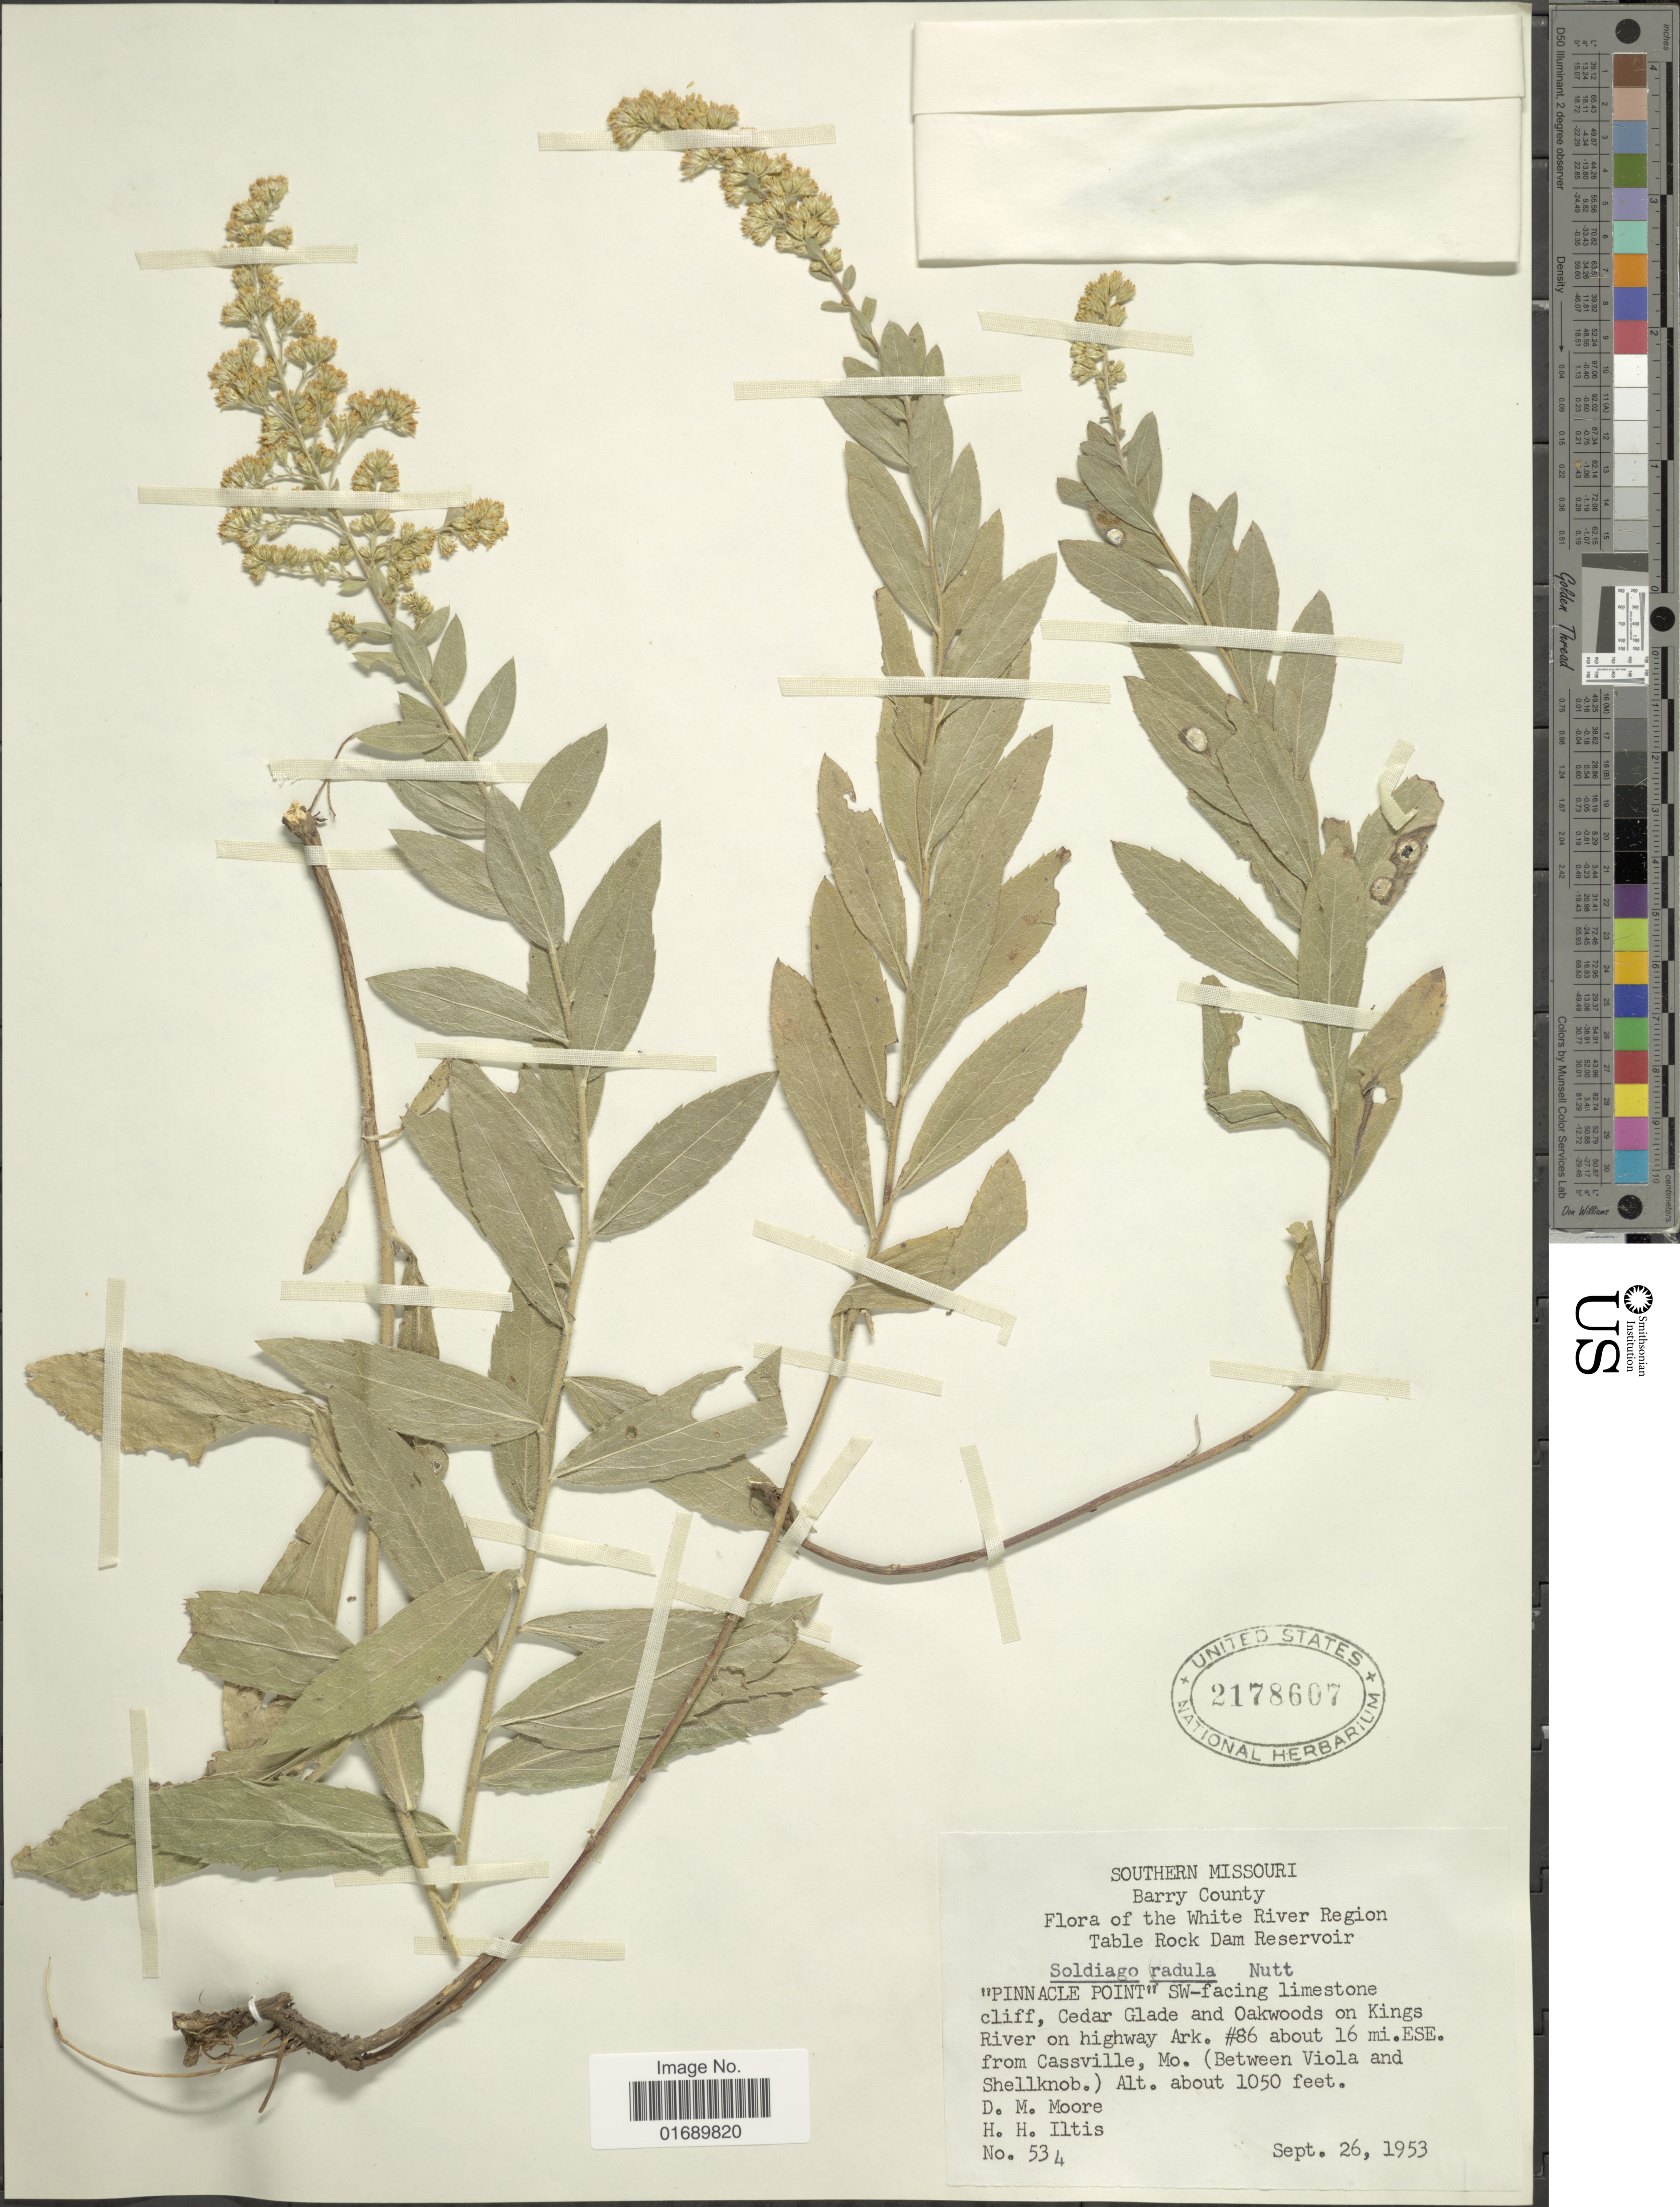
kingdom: Plantae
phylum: Tracheophyta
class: Magnoliopsida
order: Asterales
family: Asteraceae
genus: Solidago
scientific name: Solidago radula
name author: Nutt.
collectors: D. Moore & H. H. Iltis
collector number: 534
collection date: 1953-09-26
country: United States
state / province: Missouri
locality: Southern Missouri, Barry County, the White River Region, Table Rock Dam Reservoir, 'Pinnacle Point' SW-facing limestone cliff, Cedar Glade and Oakwoods on Kings River on highway Ark. #86 about 6 mi. ESE from Cassville, Mo (Between Viola and Shellknob)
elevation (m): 320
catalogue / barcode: US 2178607